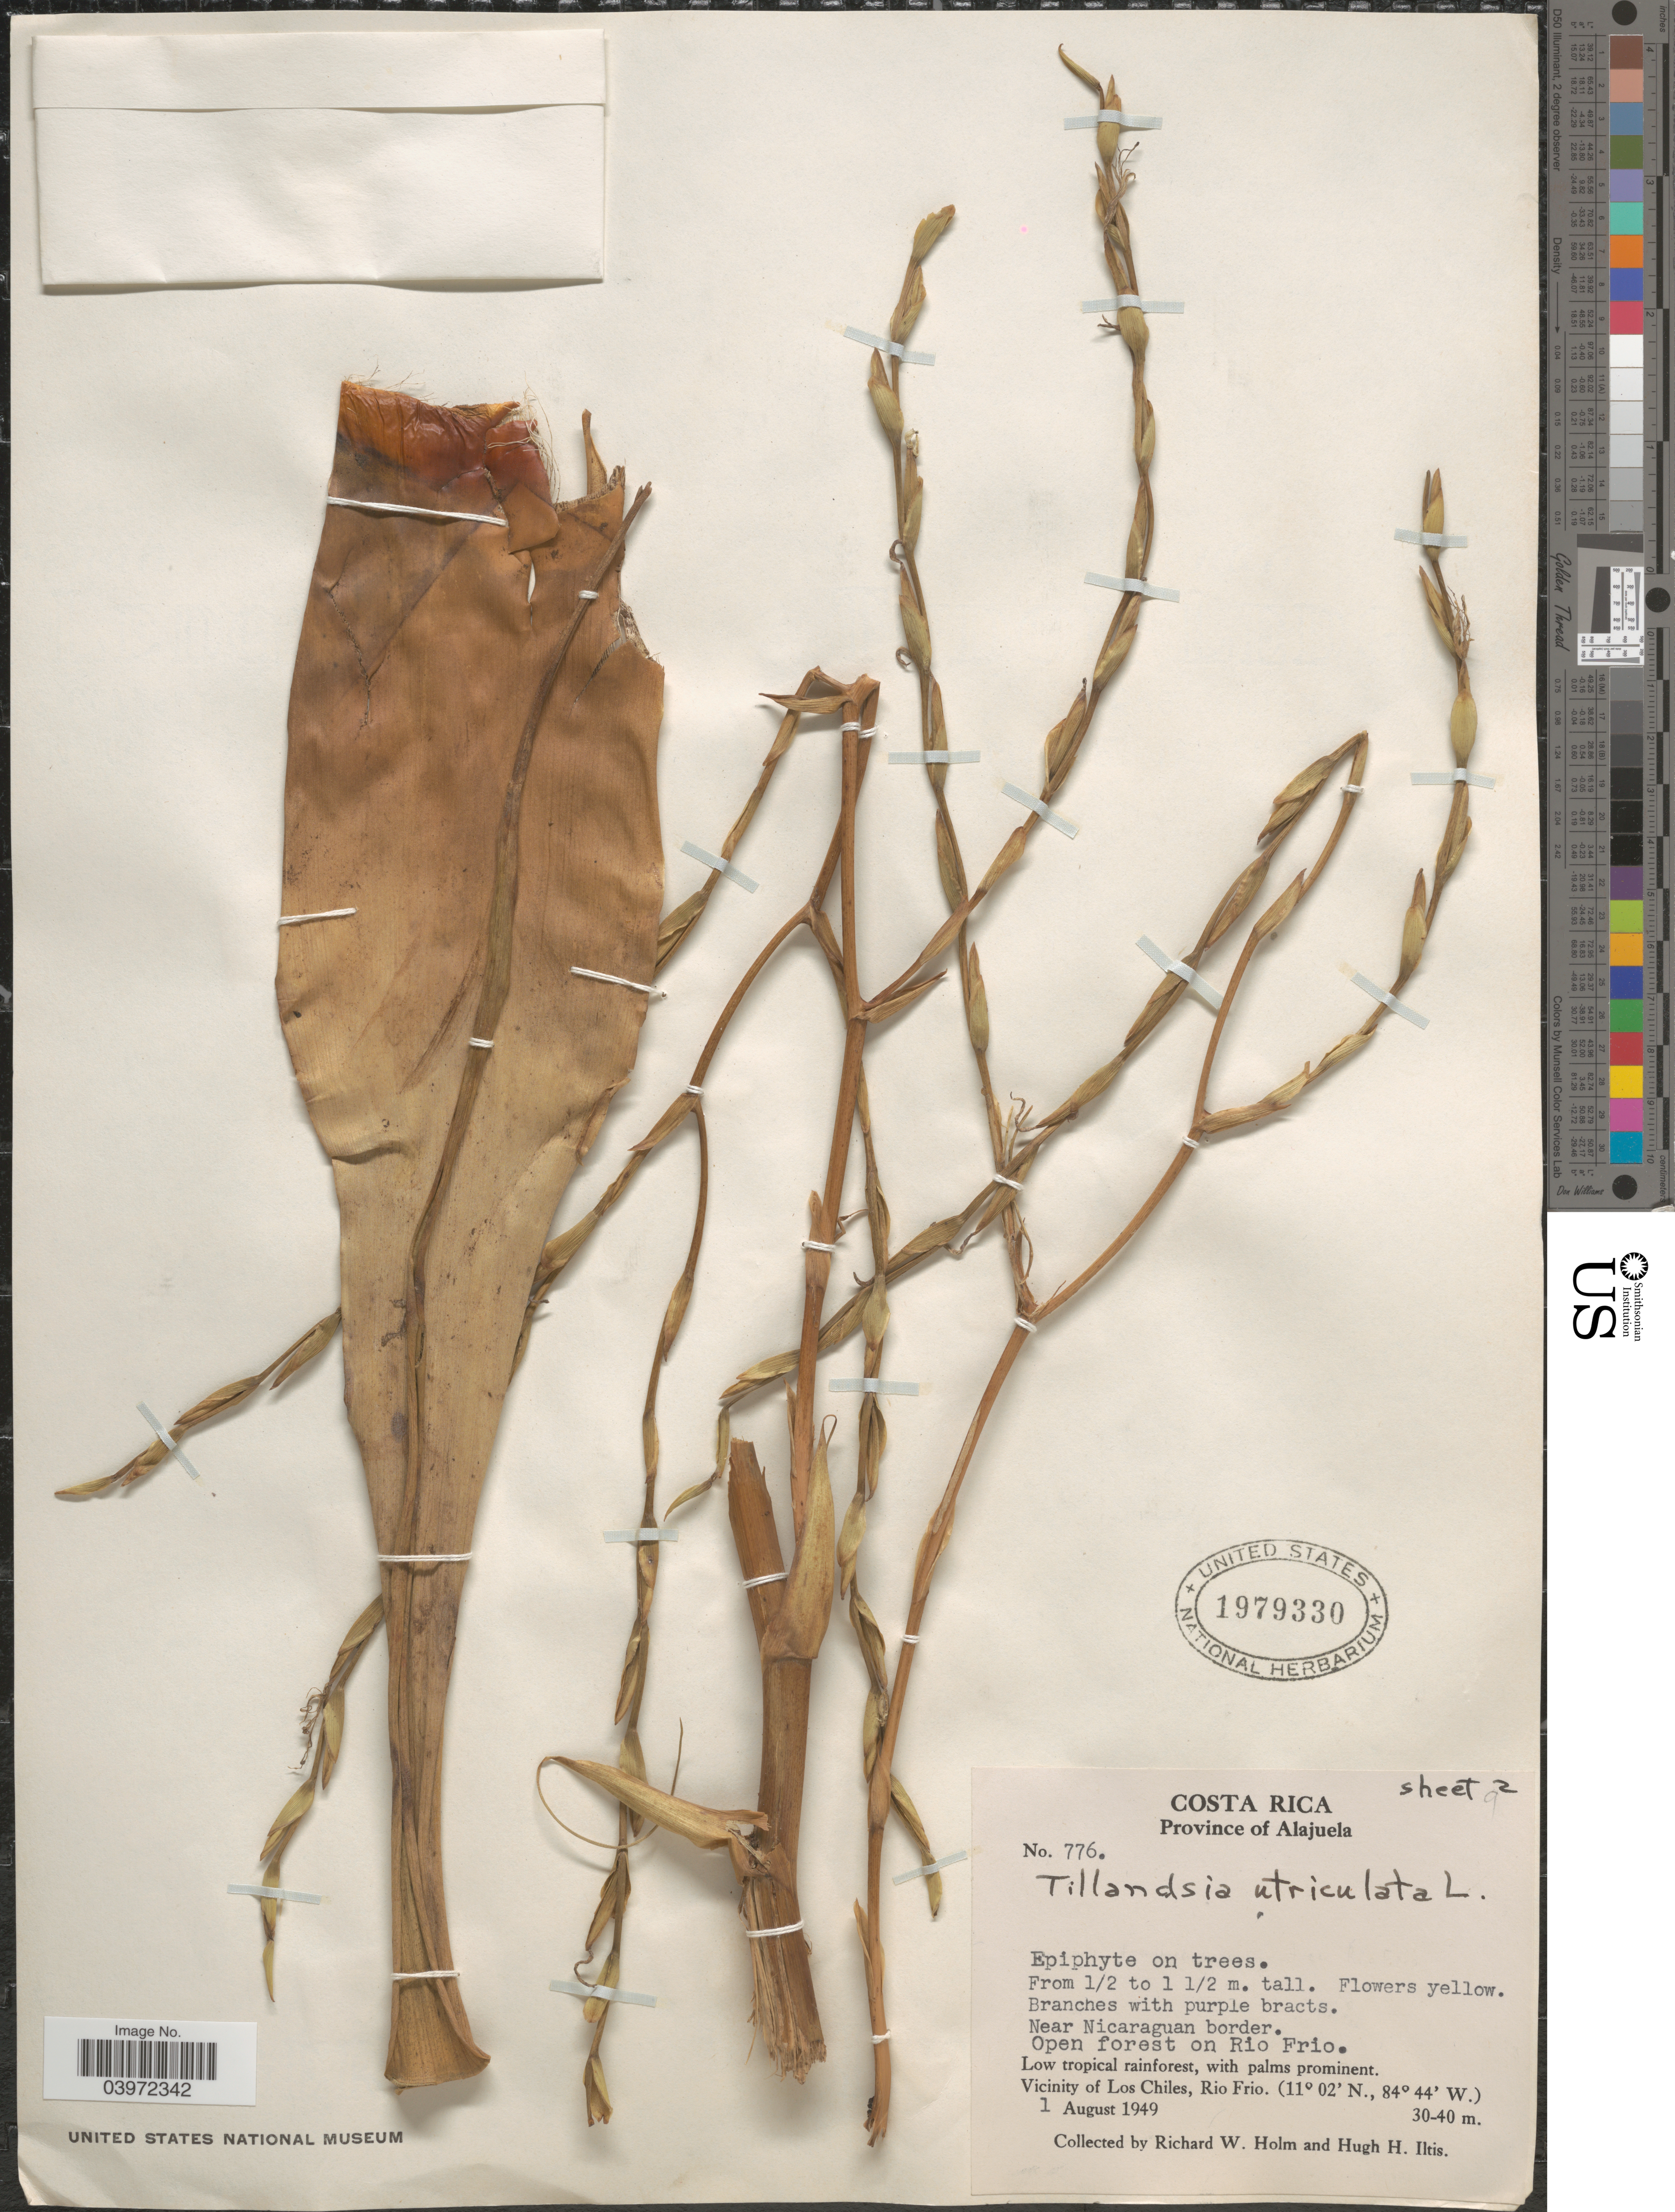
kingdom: Plantae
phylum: Tracheophyta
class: Liliopsida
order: Poales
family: Bromeliaceae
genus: Tillandsia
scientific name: Tillandsia utriculata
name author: L.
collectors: R. W. Holm & H. Iltis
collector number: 776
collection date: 1949-08-01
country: Costa Rica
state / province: Alajuela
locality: Near Nicaraguan border. Open forest on Rio Frio. Low tropical rainforest, with palms prominent. Vicinity of Los Chiles, Rio Frio.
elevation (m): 30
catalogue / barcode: US 1979330